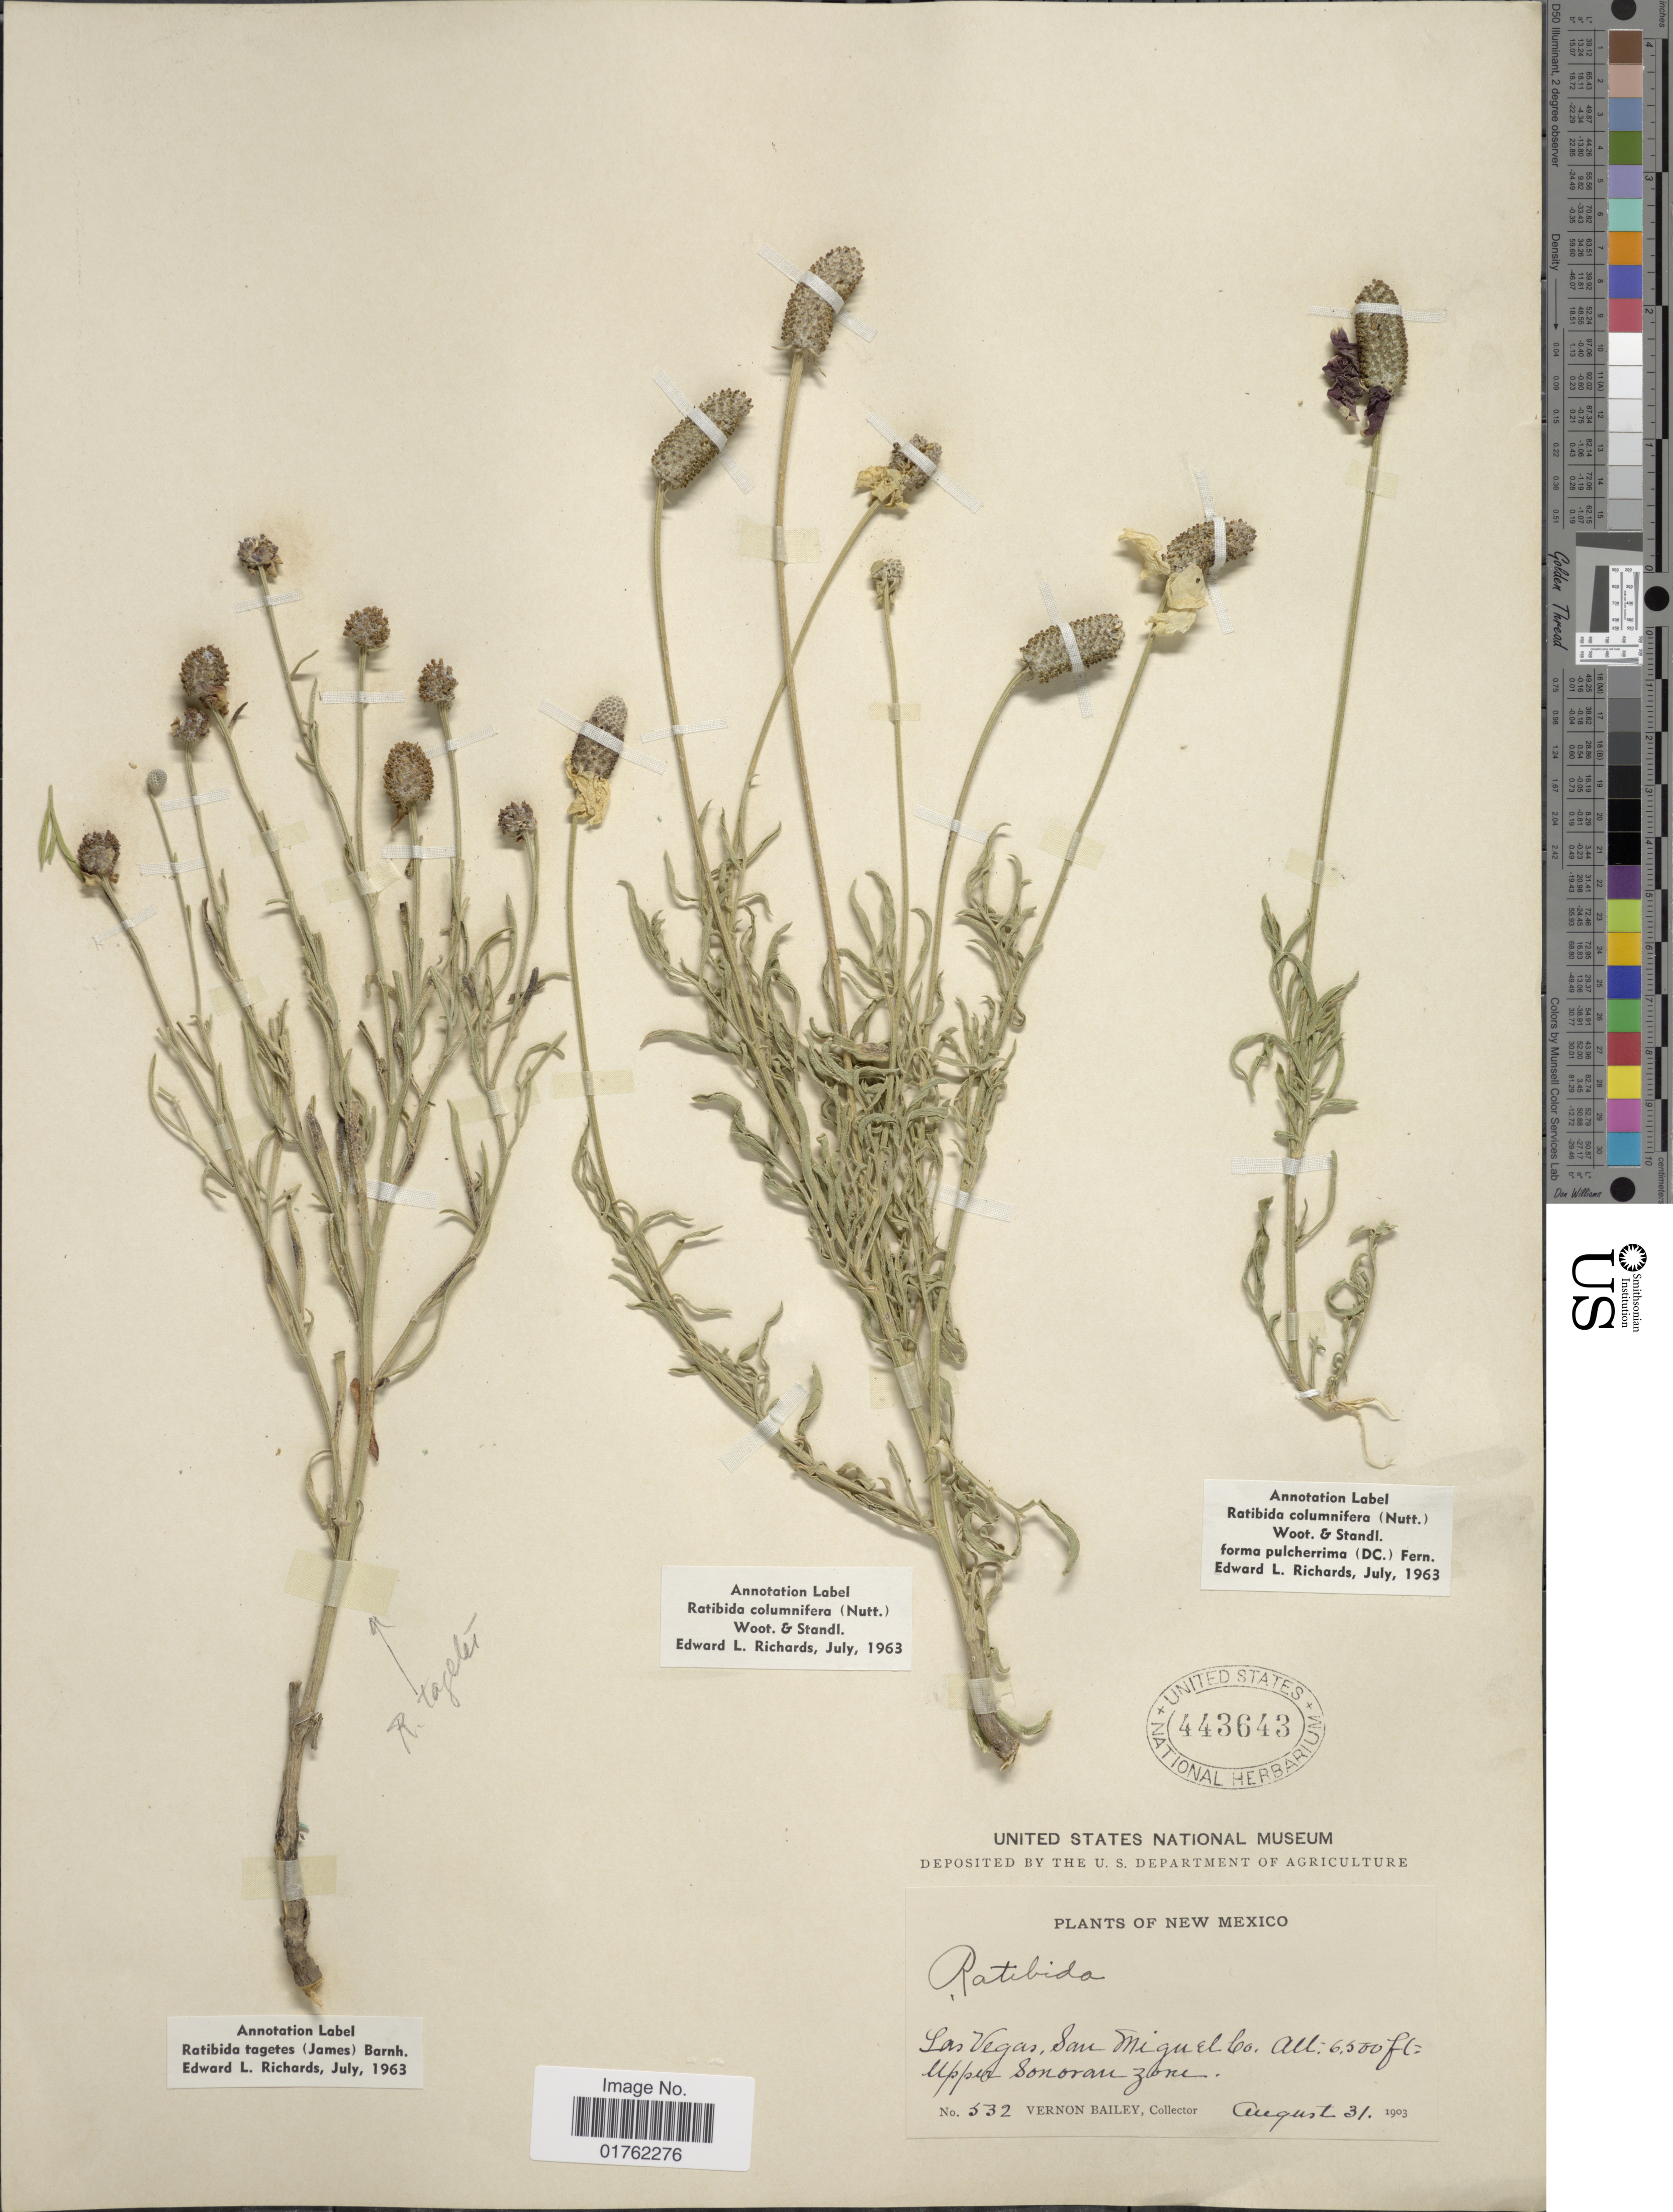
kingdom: Plantae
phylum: Tracheophyta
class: Magnoliopsida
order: Asterales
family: Asteraceae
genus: Ratibida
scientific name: Ratibida columnaris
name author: (Pursh) D. Don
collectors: V. O. Bailey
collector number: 532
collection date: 1903-08-31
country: United States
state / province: New Mexico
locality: Las Vegas, San Miguel Co., Upper Sonoran Zone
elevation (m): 1981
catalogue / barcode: US 443643